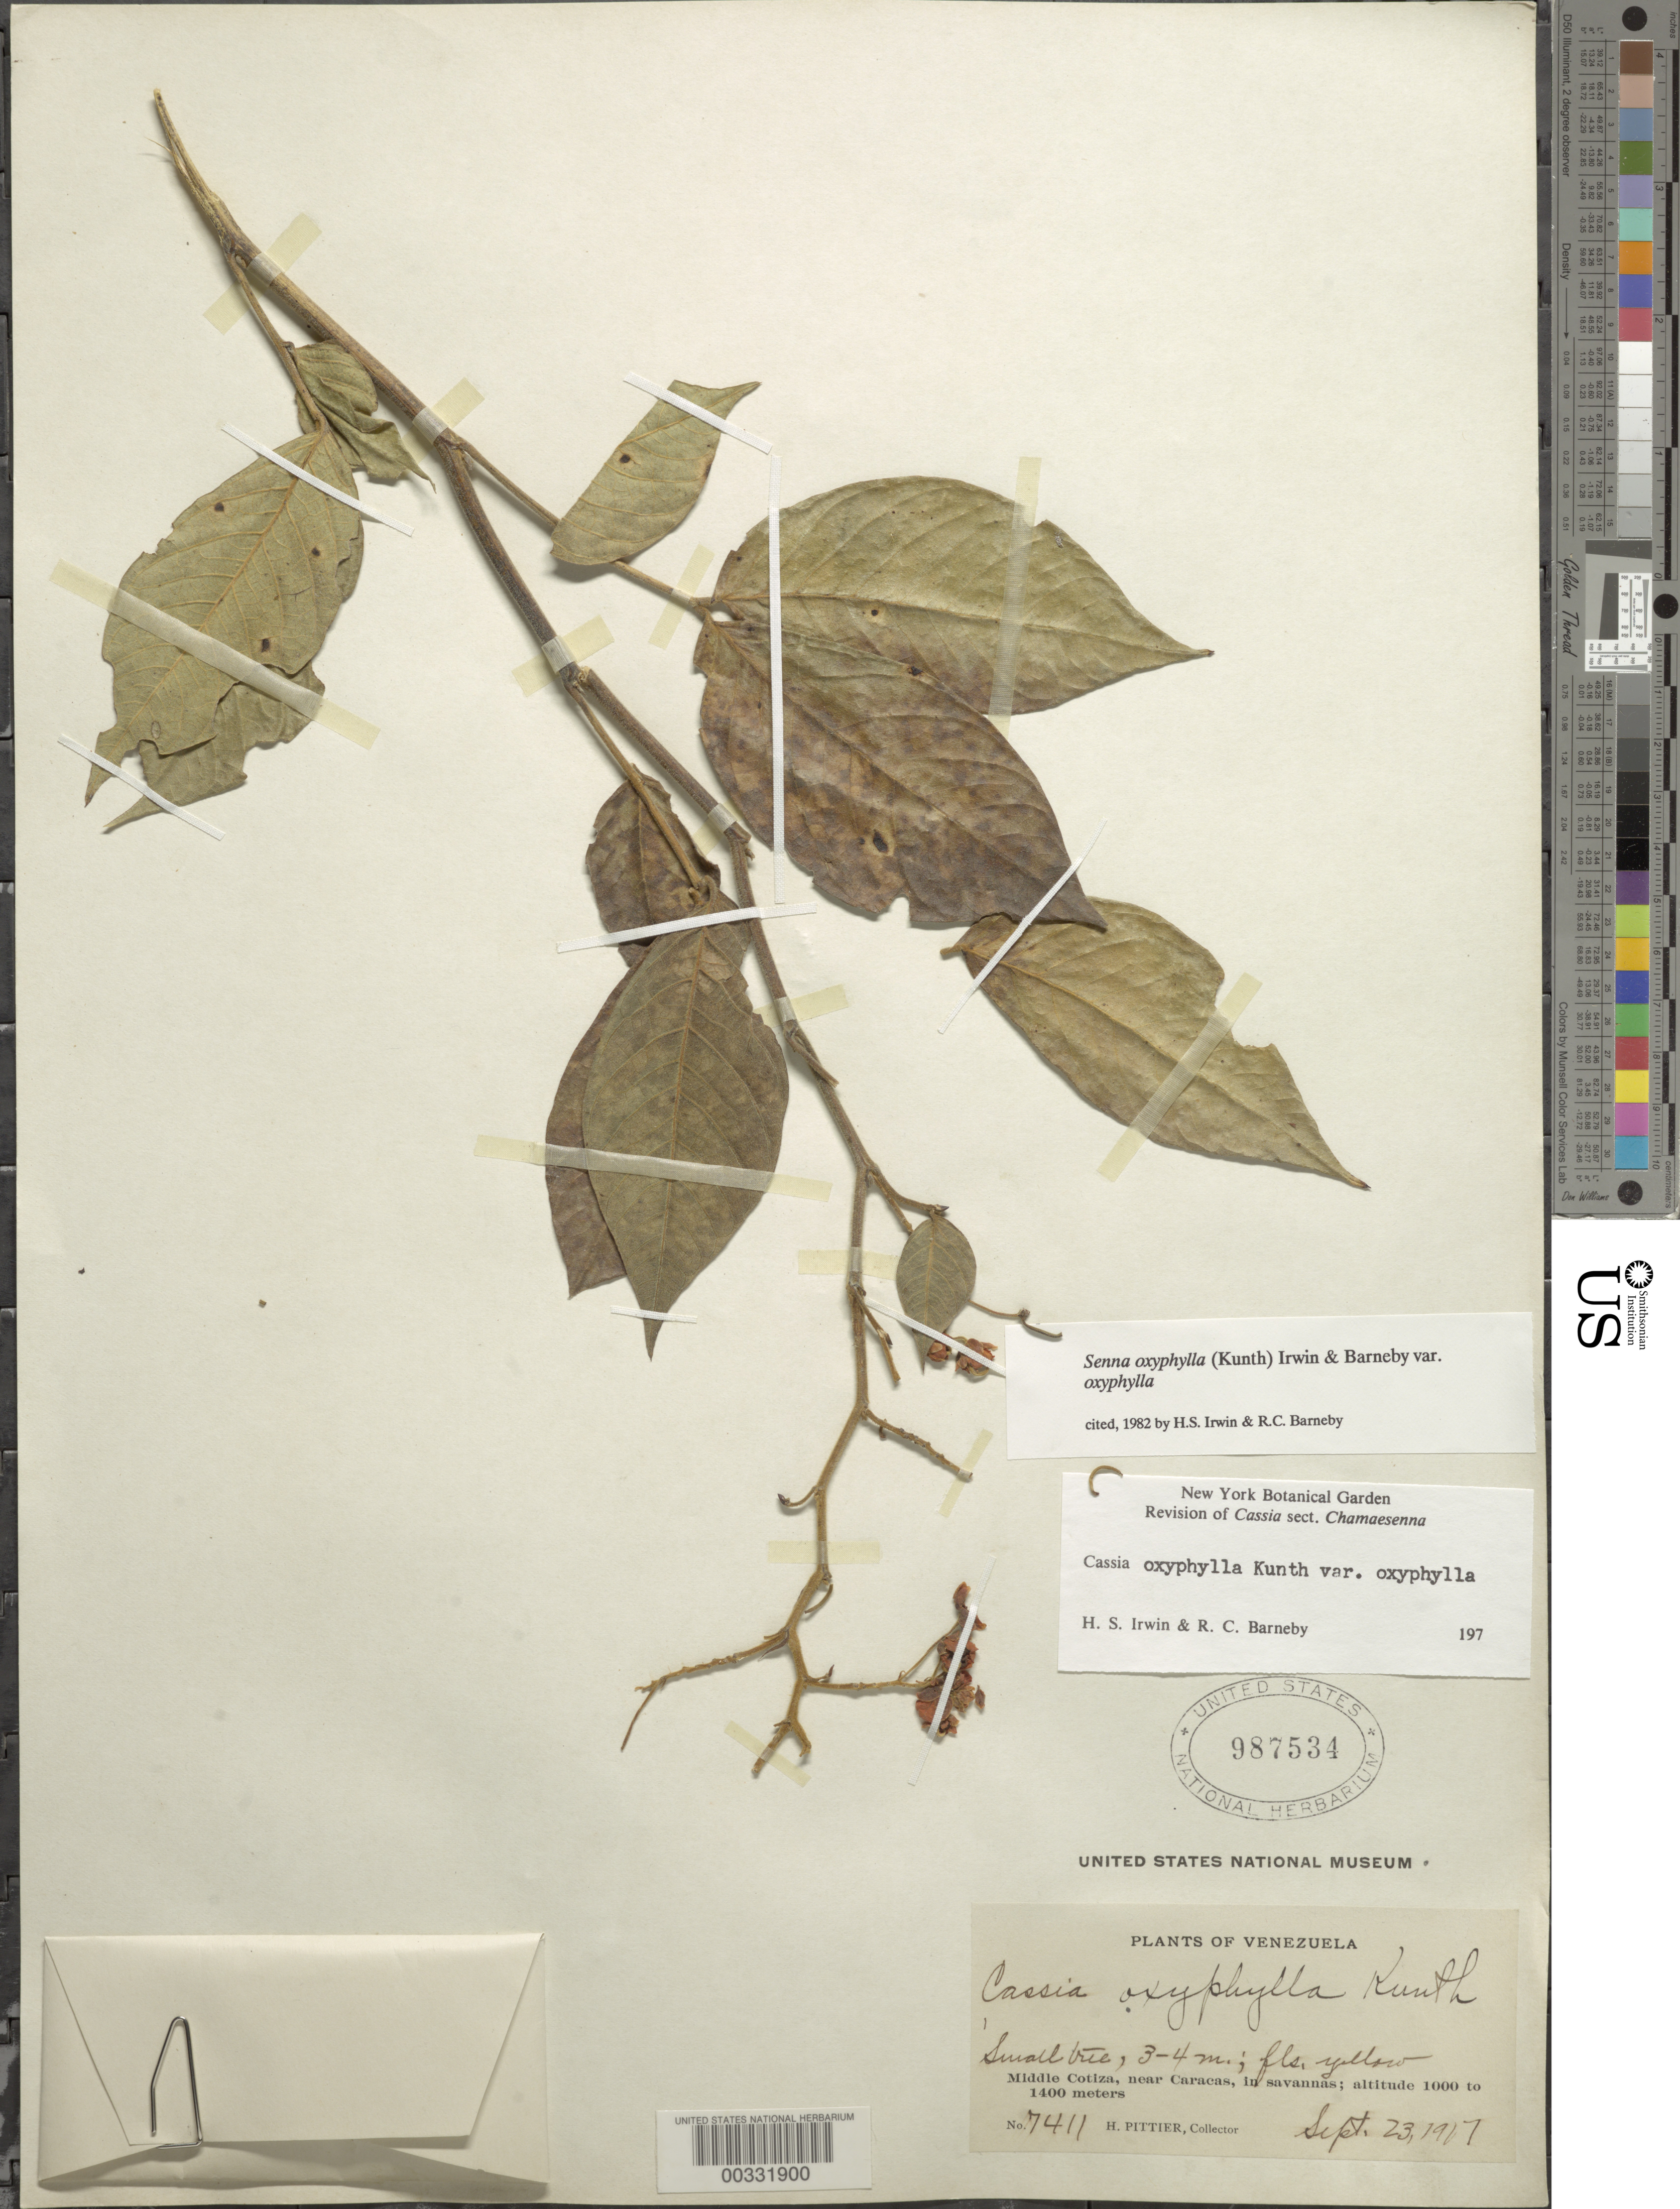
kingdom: Plantae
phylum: Tracheophyta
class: Magnoliopsida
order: Fabales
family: Fabaceae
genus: Senna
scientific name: Senna oxyphylla var. oxyphylla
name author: (Kunth) H.S. Irwin & Barneby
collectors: H. F. Pittier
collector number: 7411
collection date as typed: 23 Sep 1917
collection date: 1917-09-23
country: Venezuela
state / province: Distrito Federal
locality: Middle cotiza, near caracas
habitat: In savaans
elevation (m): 1000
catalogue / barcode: US 987534